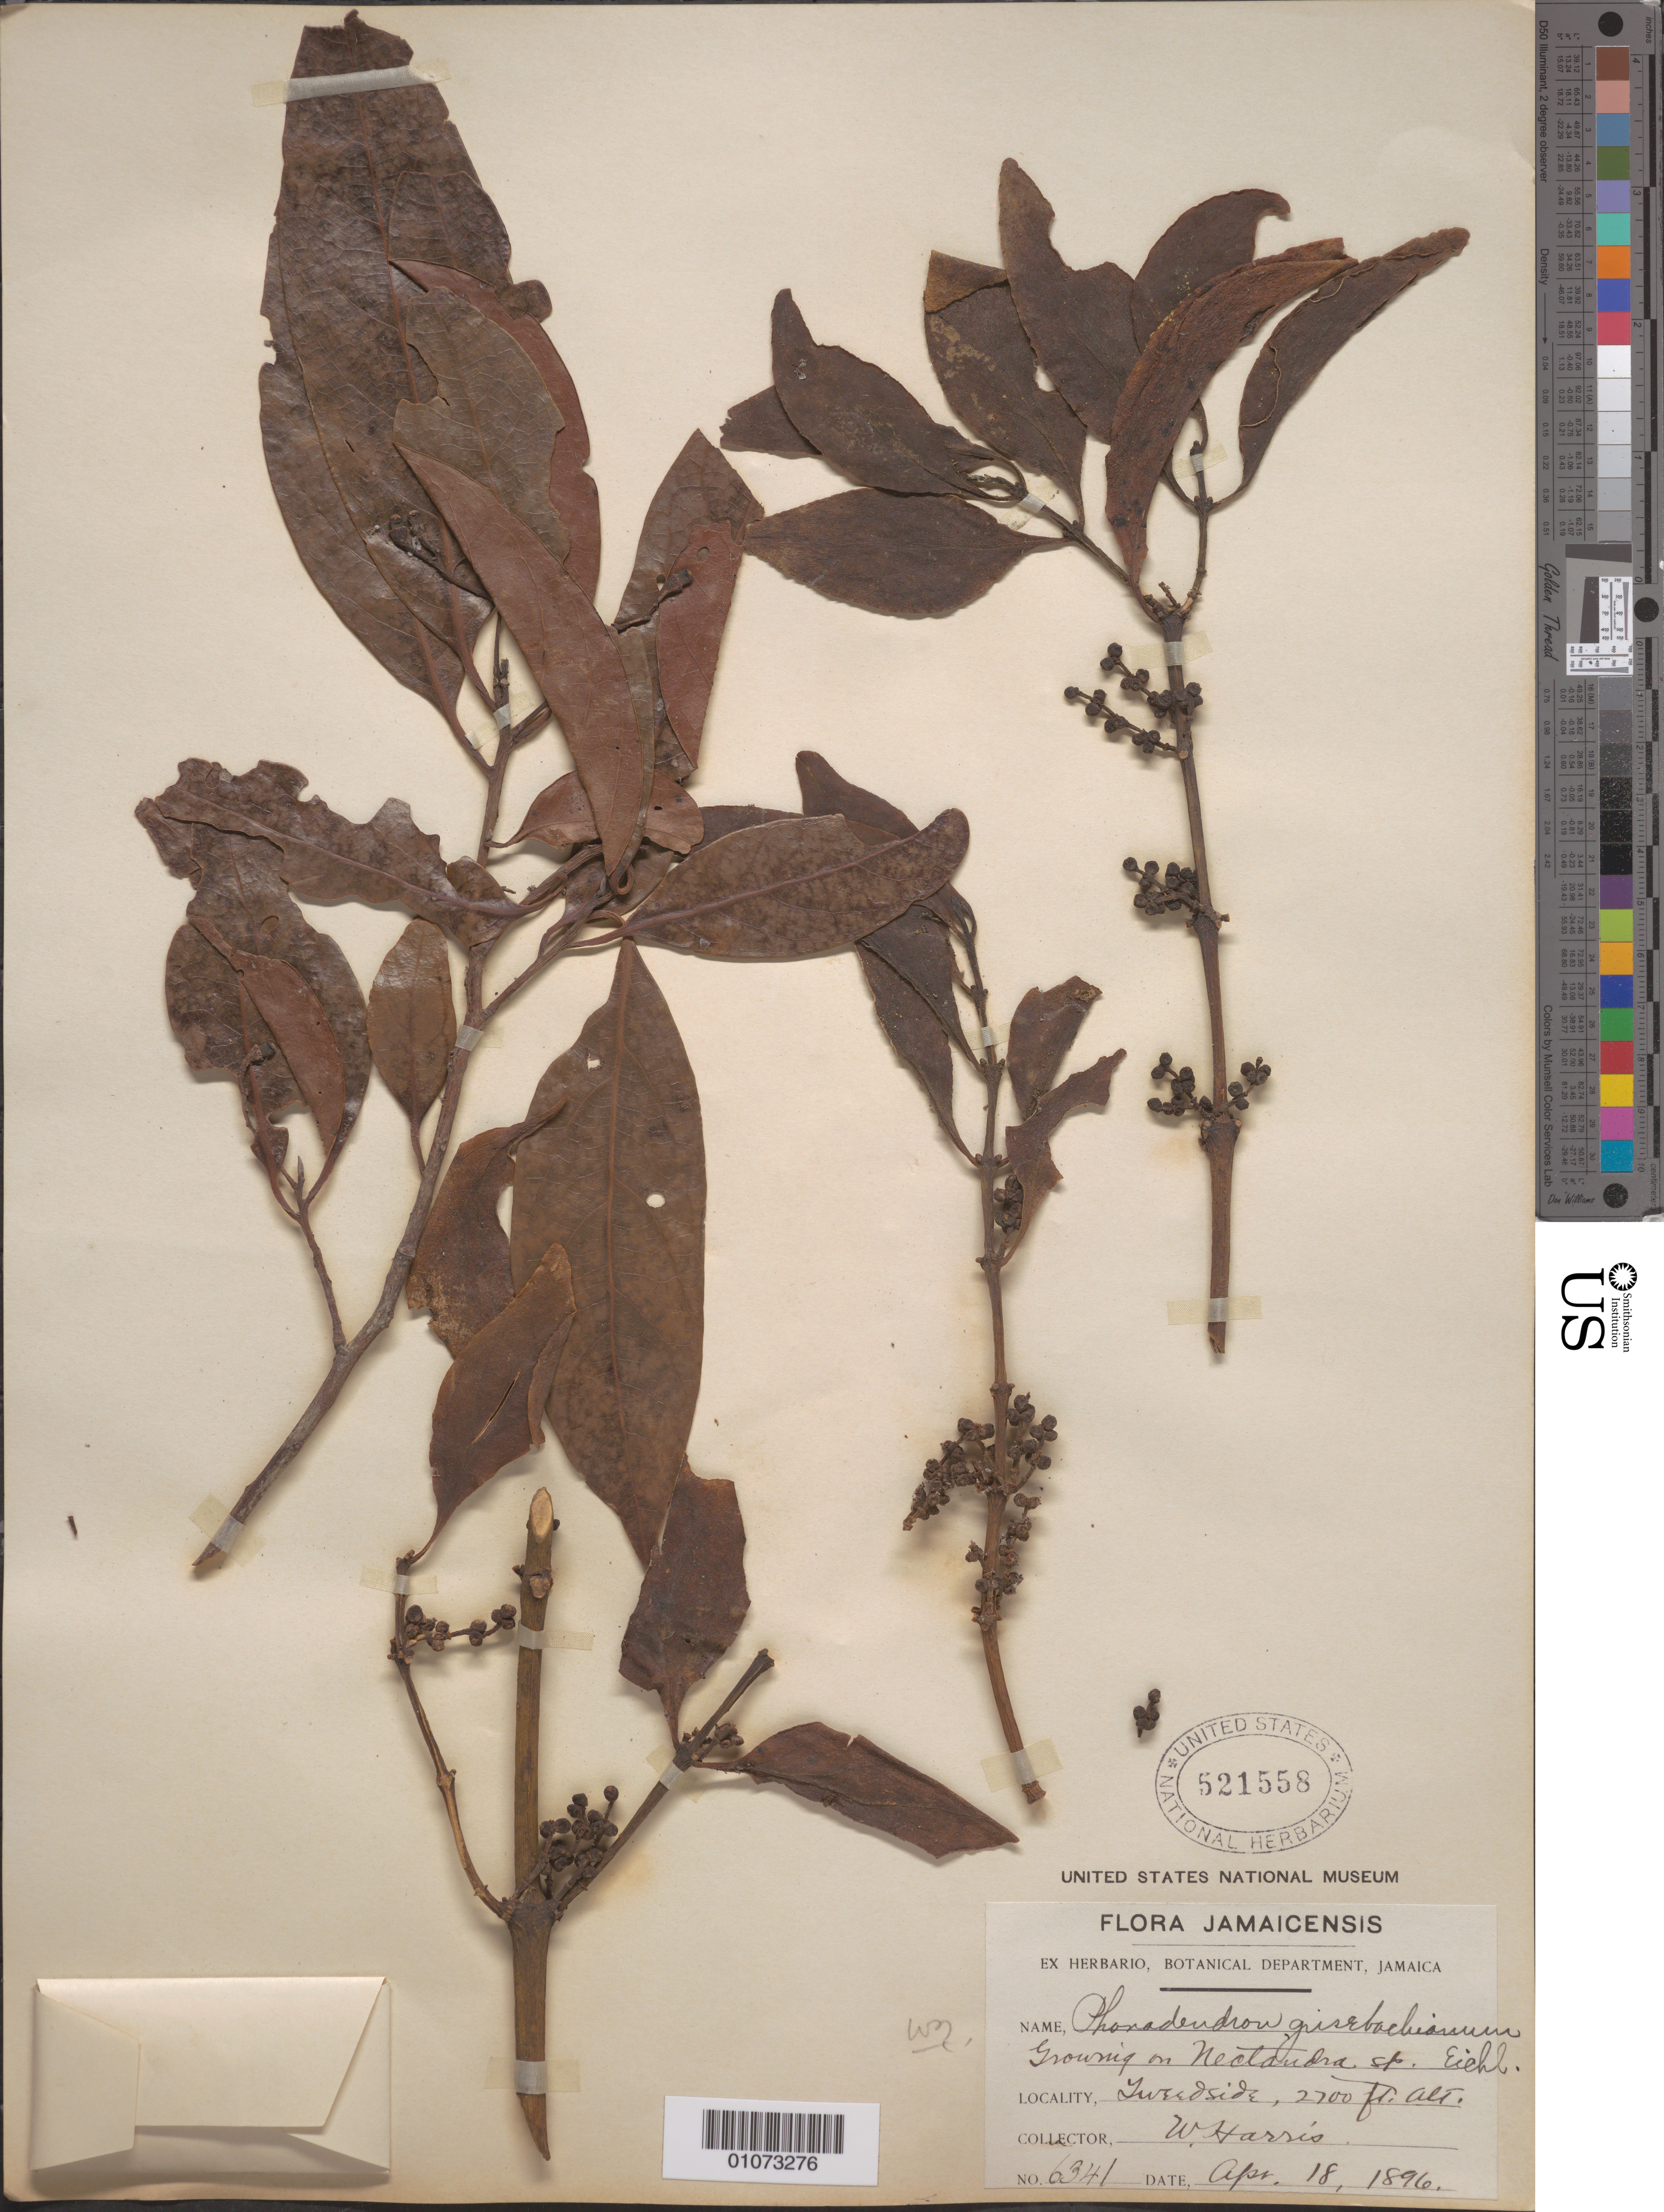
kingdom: Plantae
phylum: Tracheophyta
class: Magnoliopsida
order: Santalales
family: Viscaceae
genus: Phoradendron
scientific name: Phoradendron grisebachianum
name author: Eichler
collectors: W. Harris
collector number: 6341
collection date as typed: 18 Apr 1896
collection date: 1896-04-18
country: Jamaica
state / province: Clarendon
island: Jamaica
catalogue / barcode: US 521558